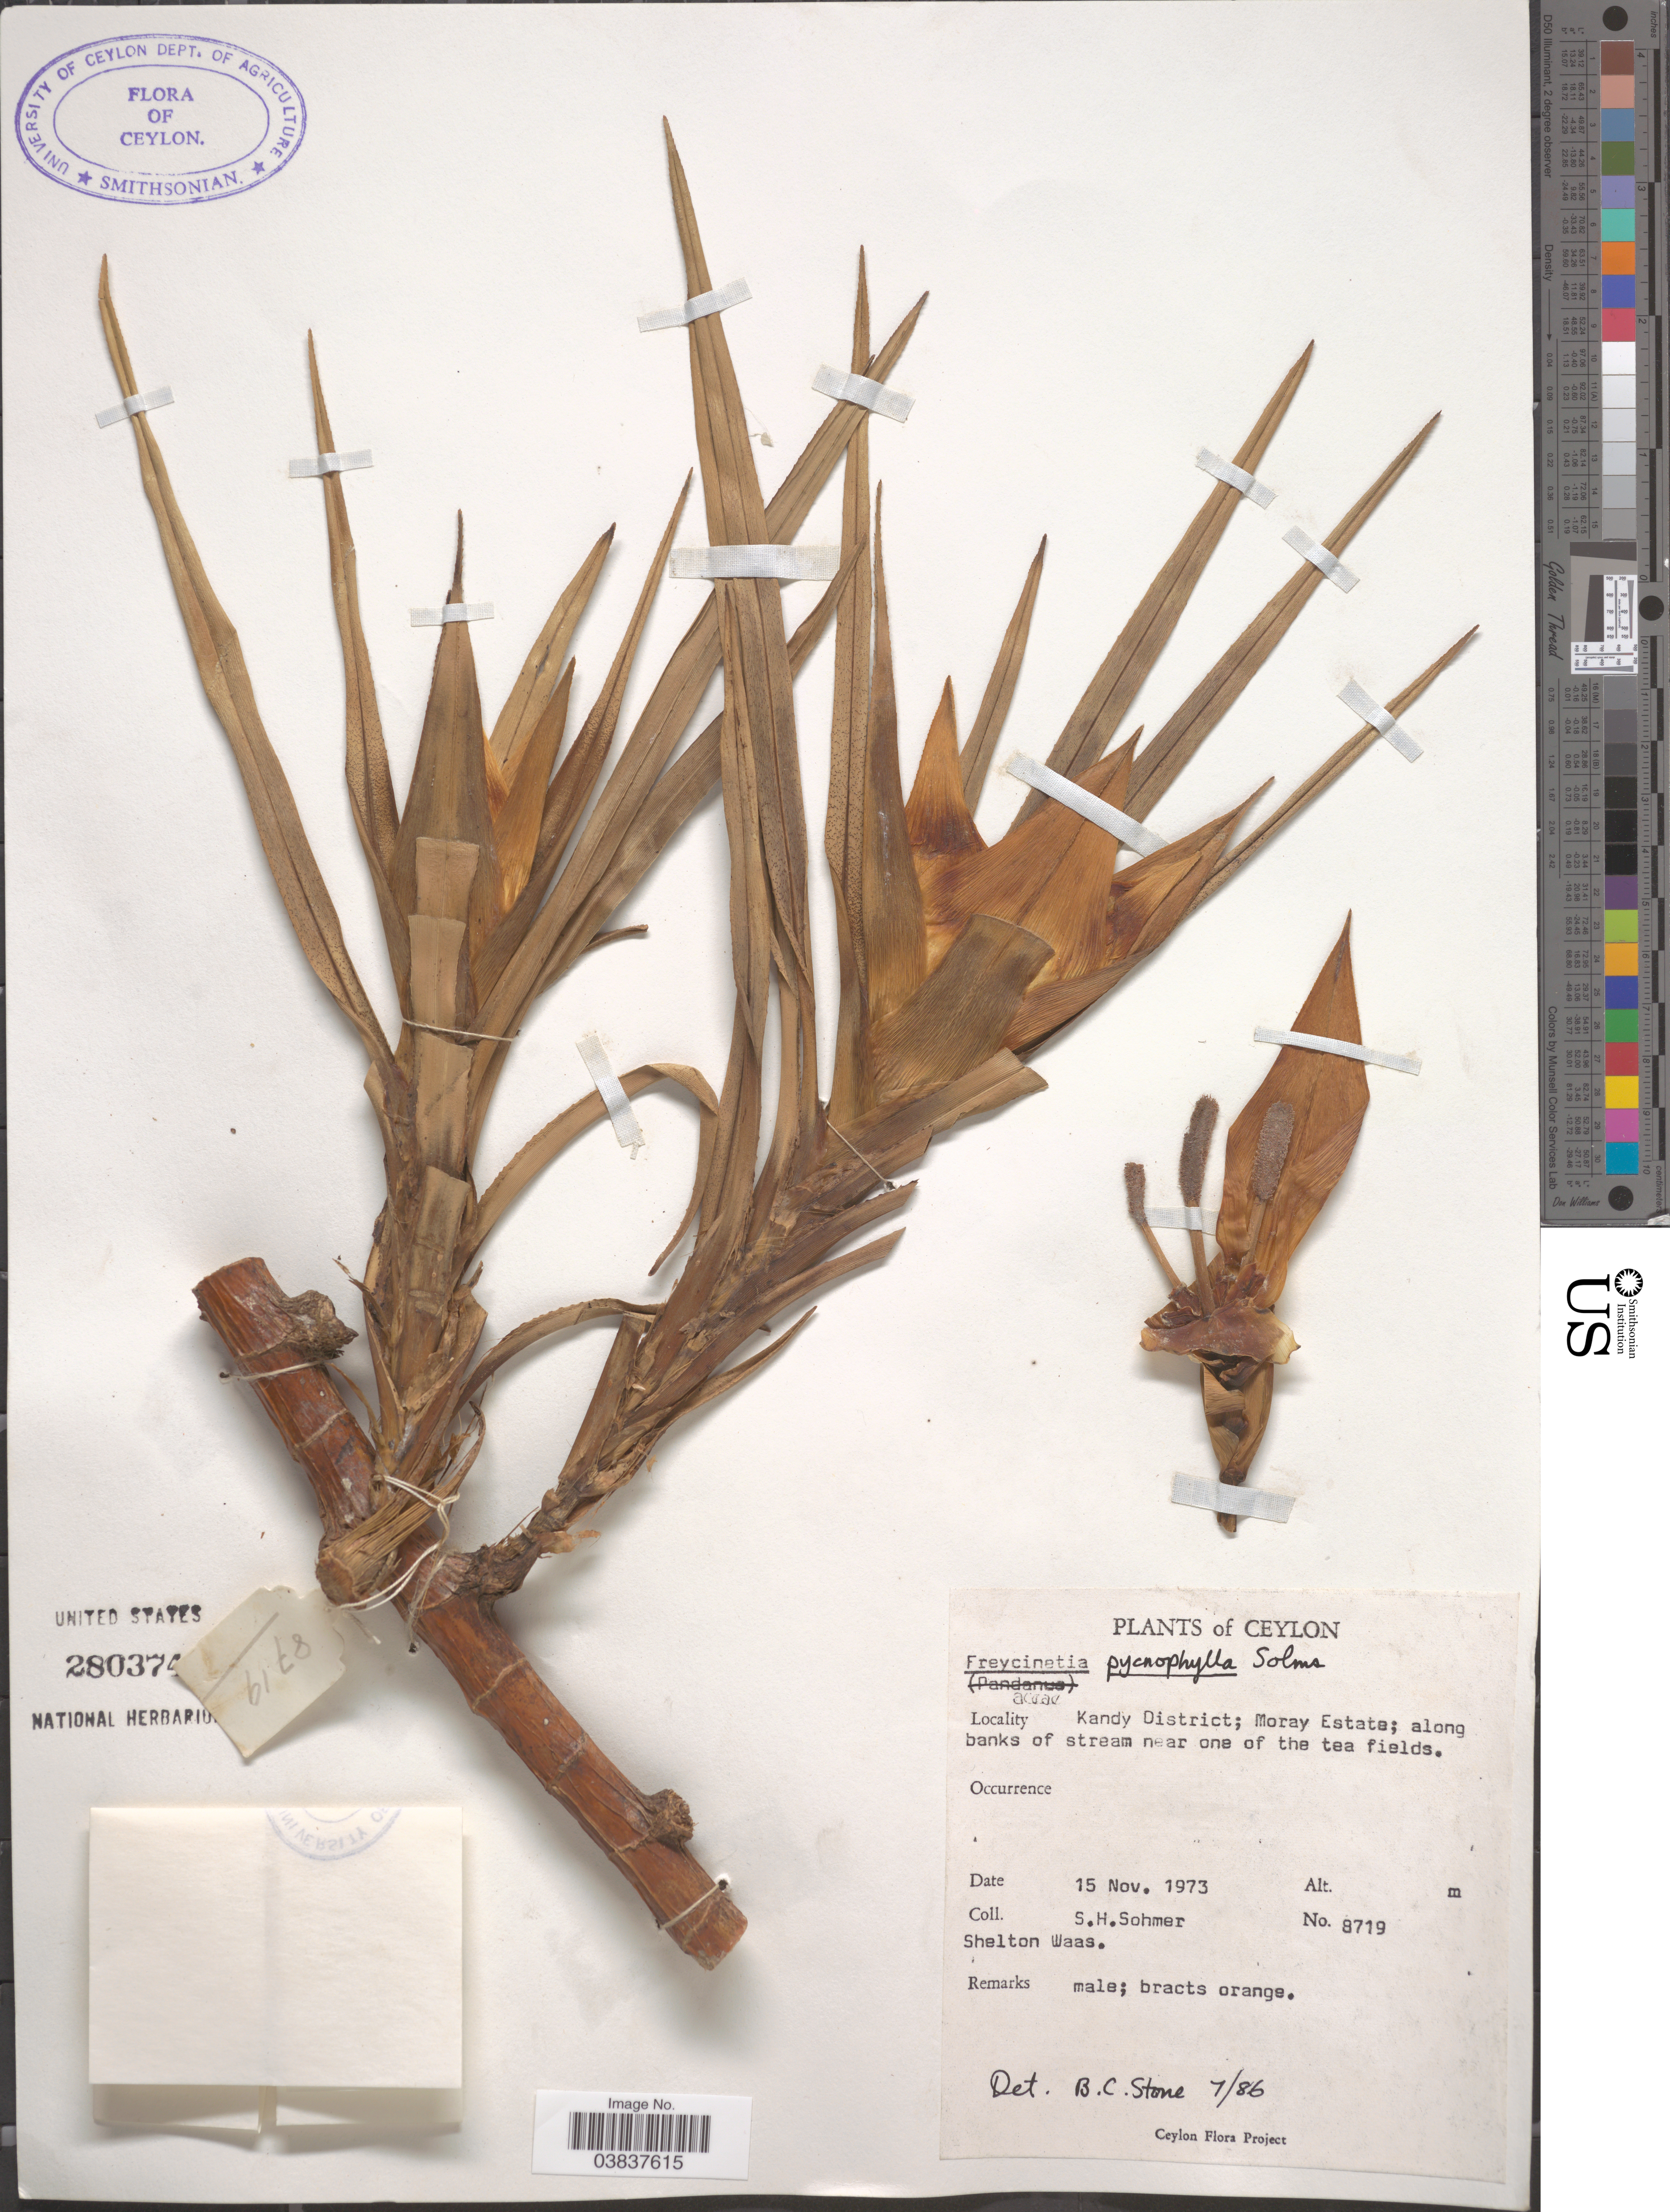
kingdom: Plantae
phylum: Tracheophyta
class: Liliopsida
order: Pandanales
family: Pandanaceae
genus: Freycinetia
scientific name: Freycinetia pycnocephala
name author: Solms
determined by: Stone, Benjamin C.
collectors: S. H. Sohmer & S. Waas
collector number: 8719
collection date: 1973-11-15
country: Sri Lanka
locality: Ceylon. Kandy District; Moray Estate; along banks of stream near one of the tea fields.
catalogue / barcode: US 280374